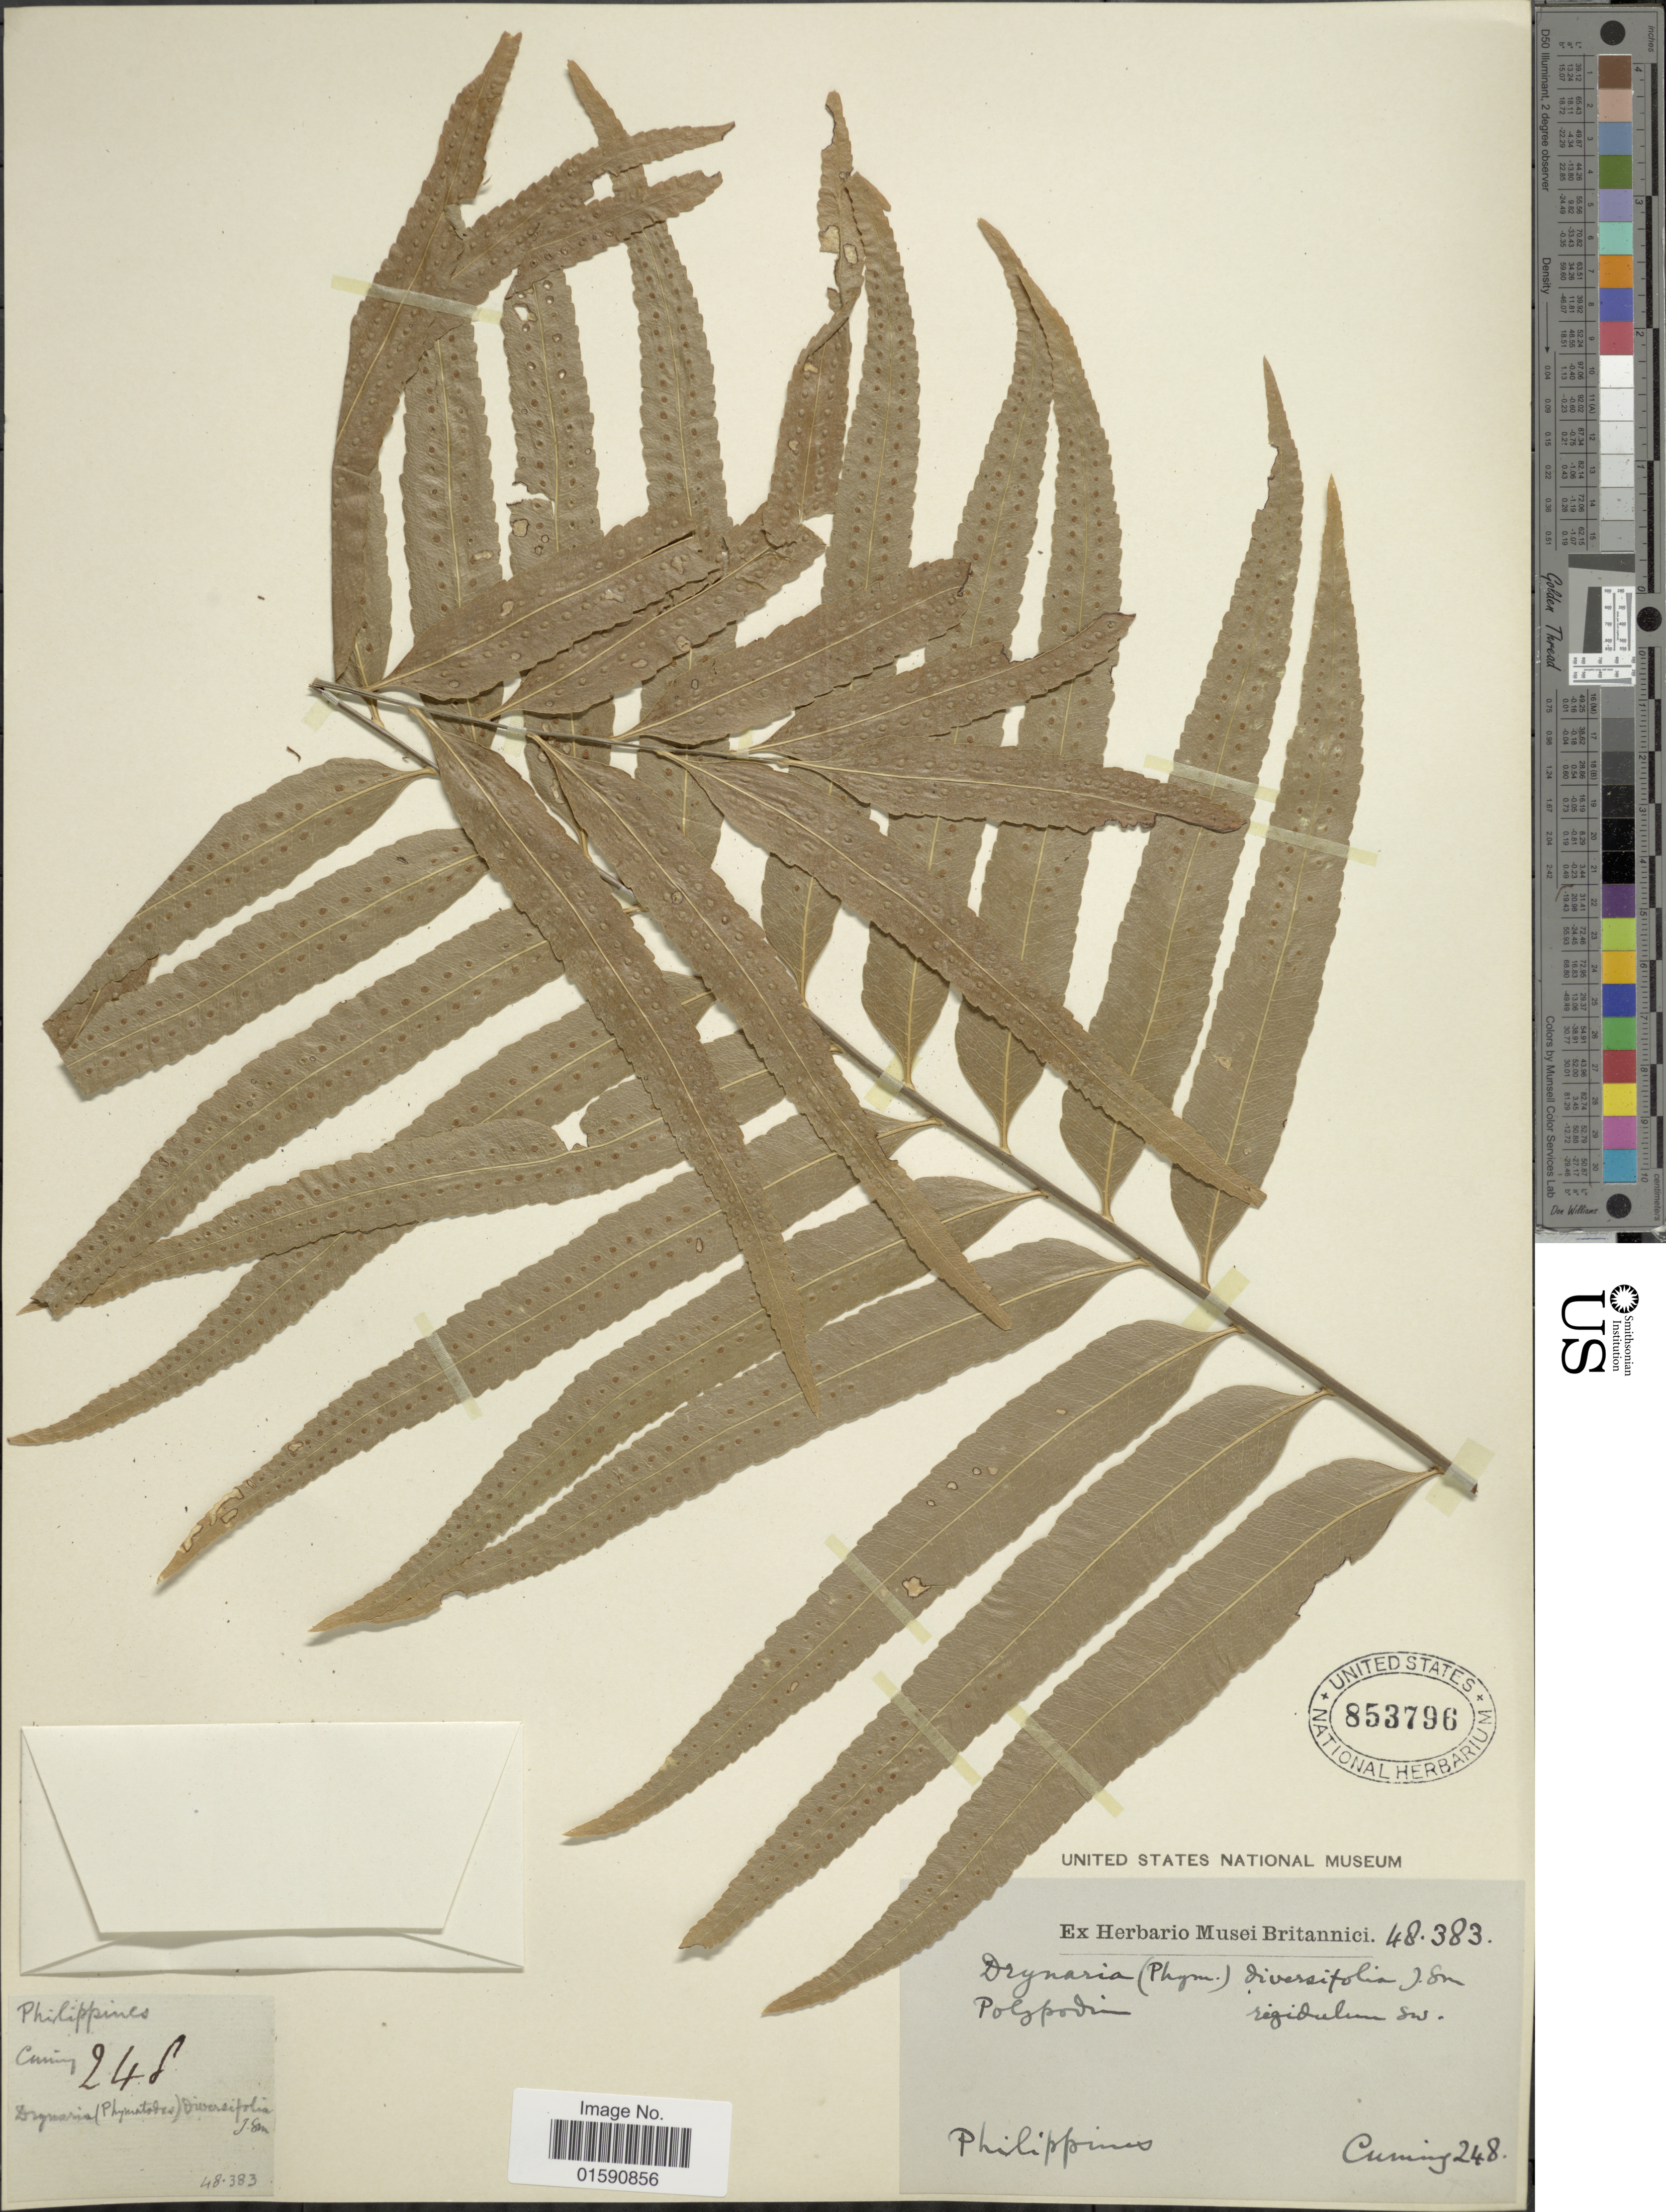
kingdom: Plantae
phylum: Tracheophyta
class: Polypodiopsida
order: Polypodiales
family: Polypodiaceae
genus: Drynaria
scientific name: Drynaria rigidula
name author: (Sw.) Bedd.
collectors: -. Cuming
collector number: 248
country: Philippines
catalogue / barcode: US 853796